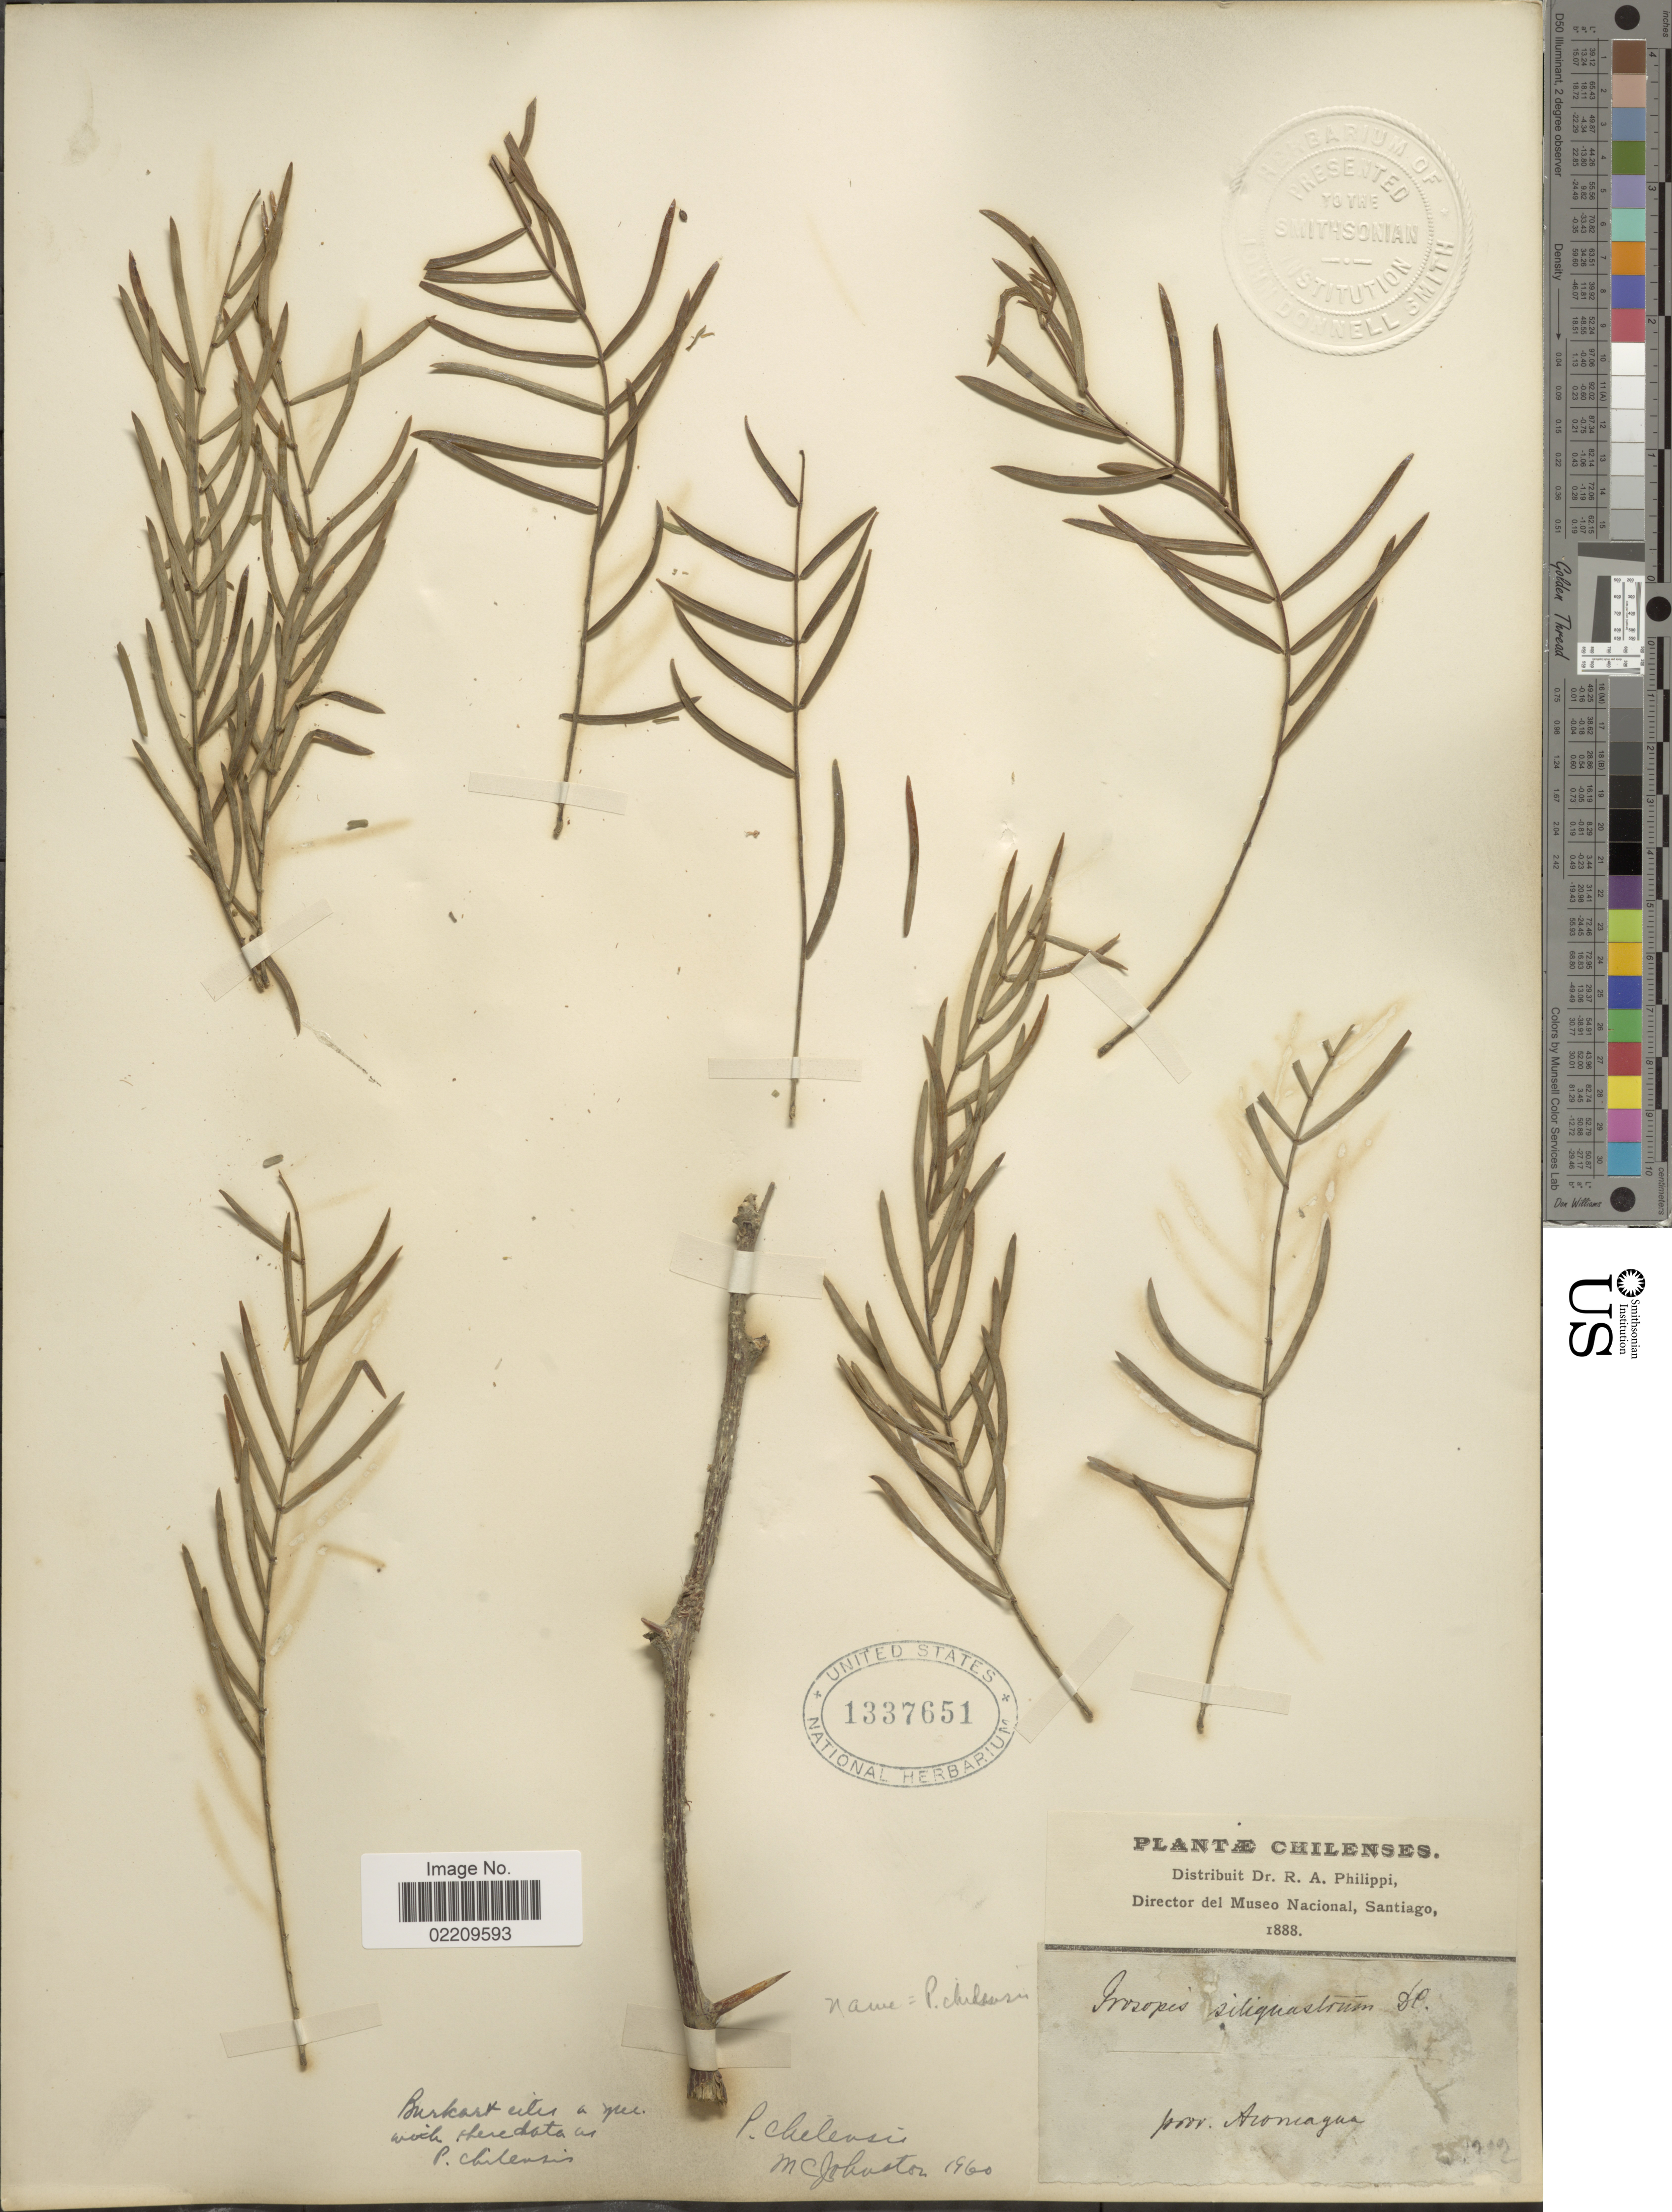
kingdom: Plantae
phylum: Tracheophyta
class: Magnoliopsida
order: Fabales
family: Fabaceae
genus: Neltuma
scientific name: Neltuma chilensis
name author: (Molina) C. E. Hughes & G.P. Lewis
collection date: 1888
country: Chile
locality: Chilenses. prov. Aconcagua.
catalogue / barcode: US 1337651